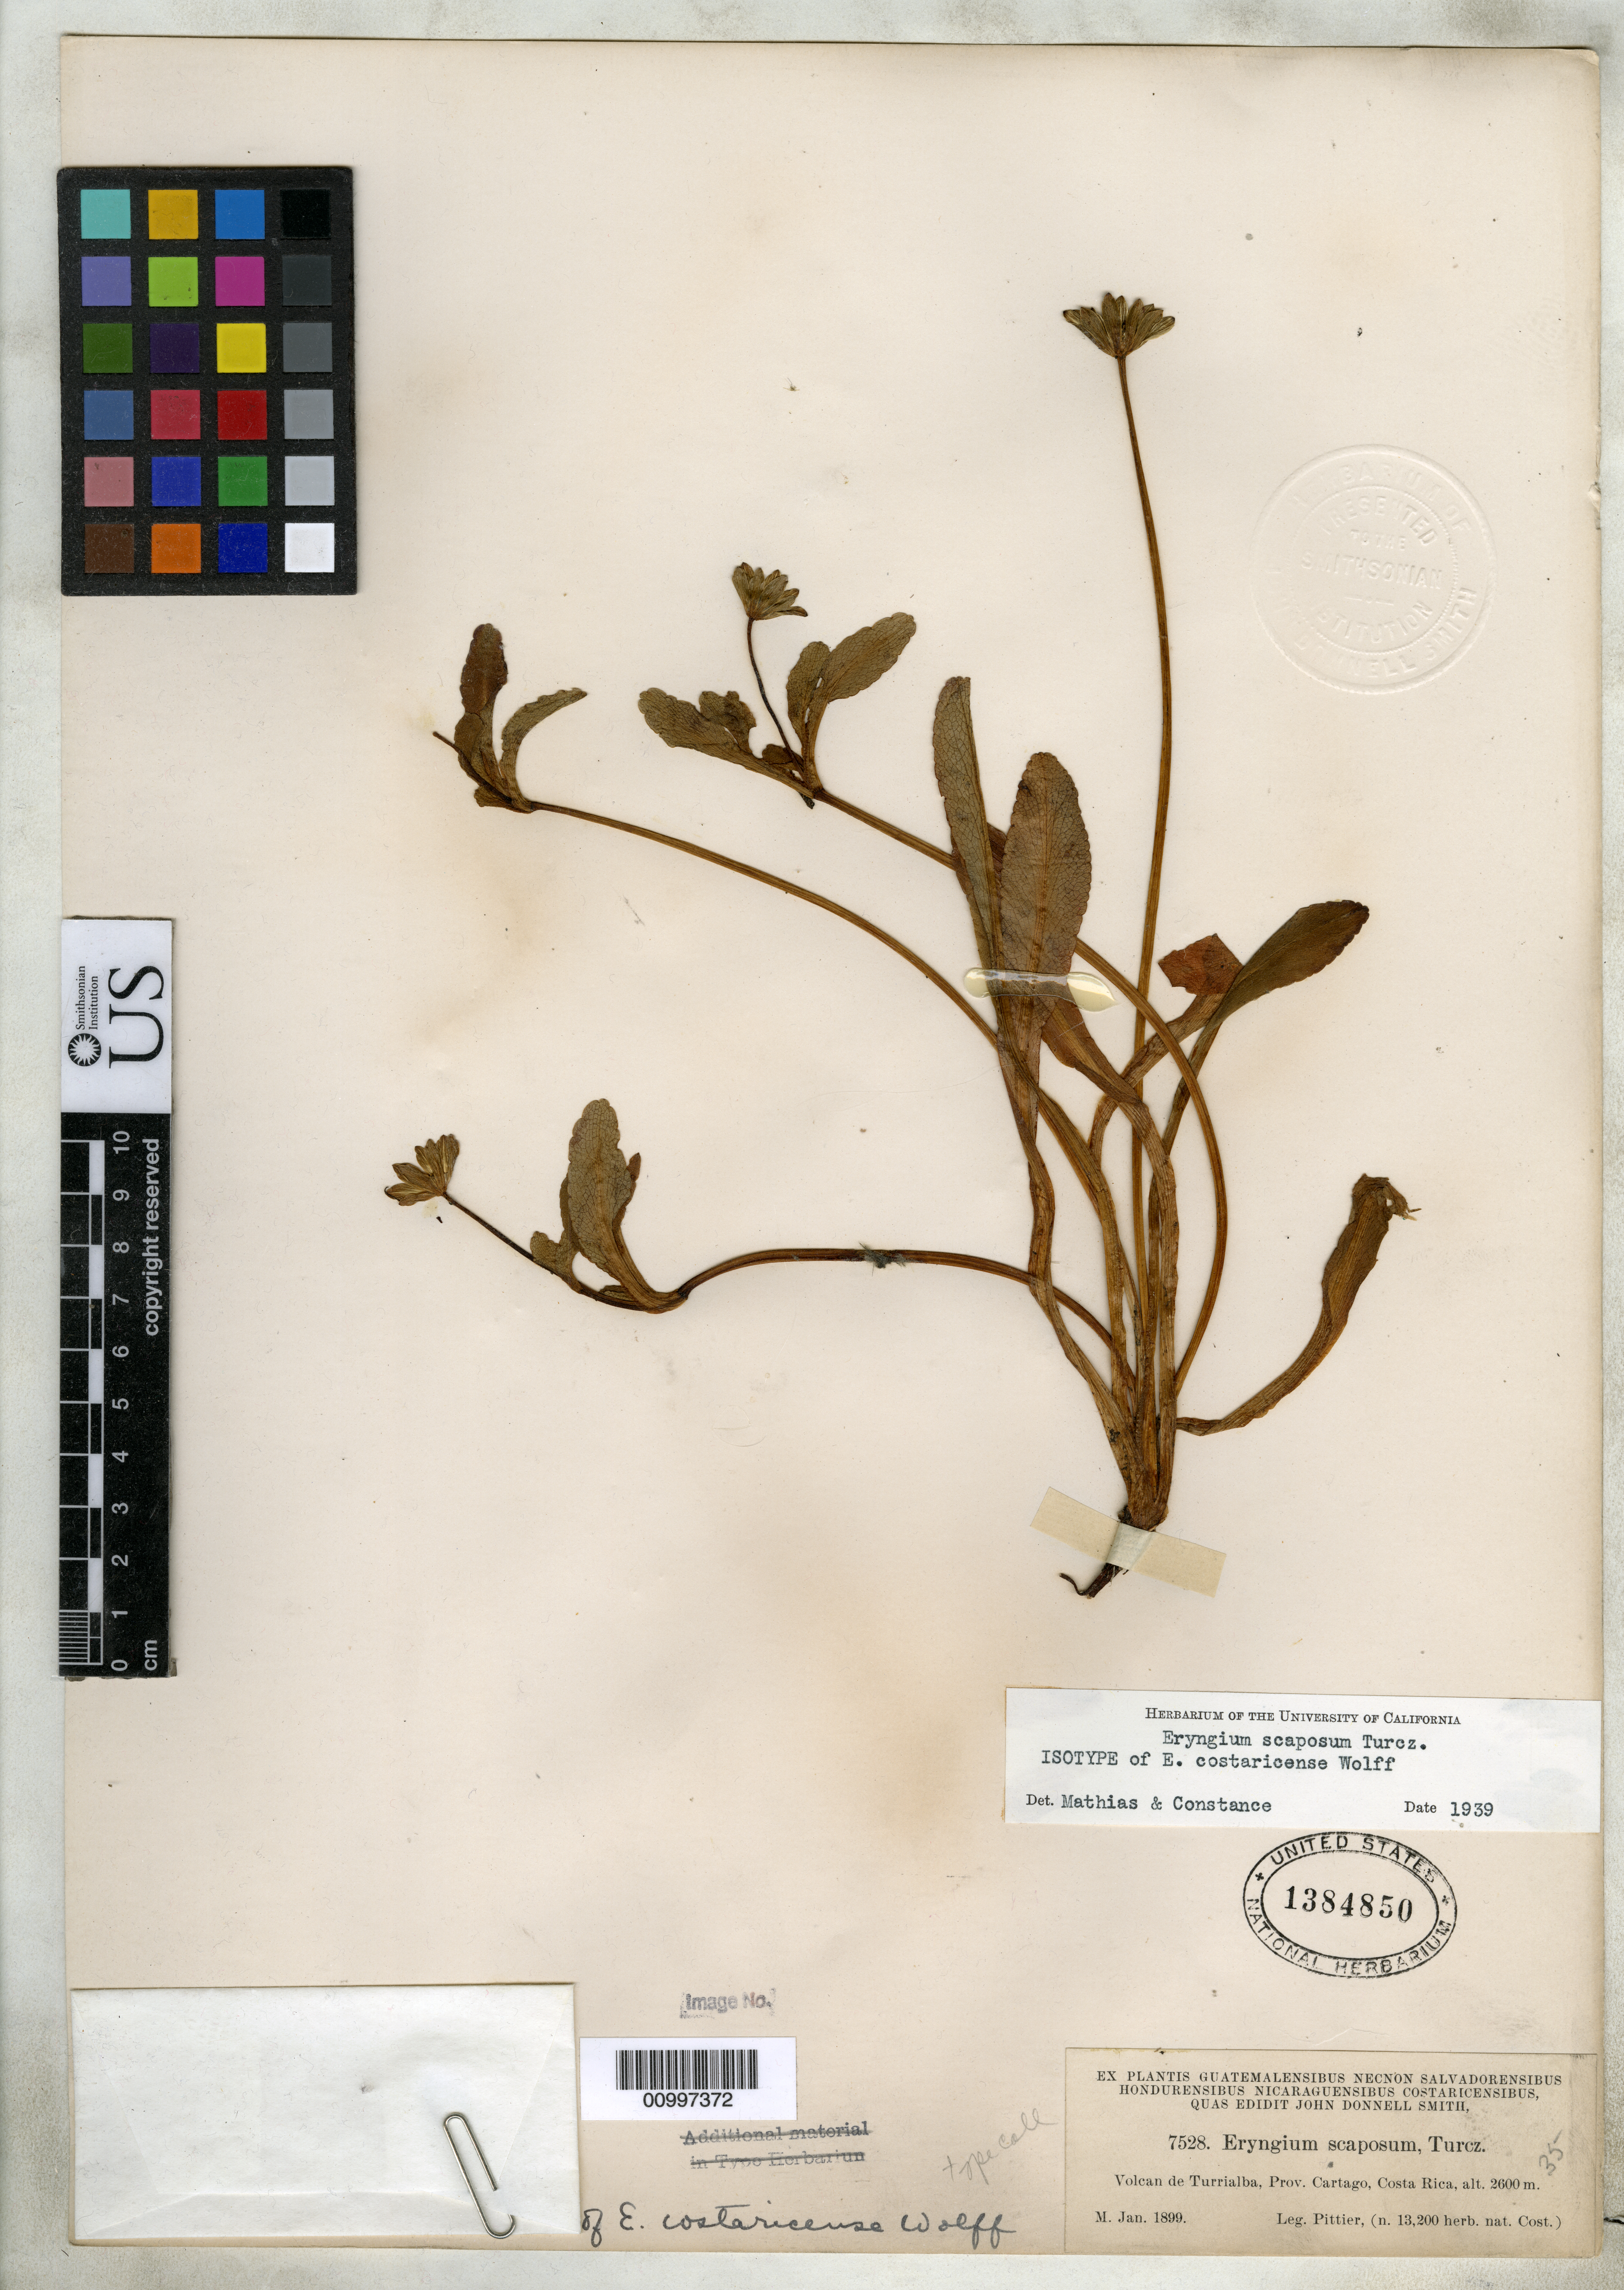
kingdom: Plantae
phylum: Tracheophyta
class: Magnoliopsida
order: Apiales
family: Apiaceae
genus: Eryngium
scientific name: Eryngium costaricense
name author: H. Wolff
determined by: Mathias, M. E.; Constance, L.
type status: Isotype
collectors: H. F. Pittier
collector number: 7528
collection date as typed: Jan 1899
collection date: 1899-01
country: Costa Rica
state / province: Cartago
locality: Volcan de Turrialba.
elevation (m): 2600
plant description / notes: From the herbarium of J. Donnell Smith. The herb. nat. Cost. number is 13200.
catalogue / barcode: US 1384850